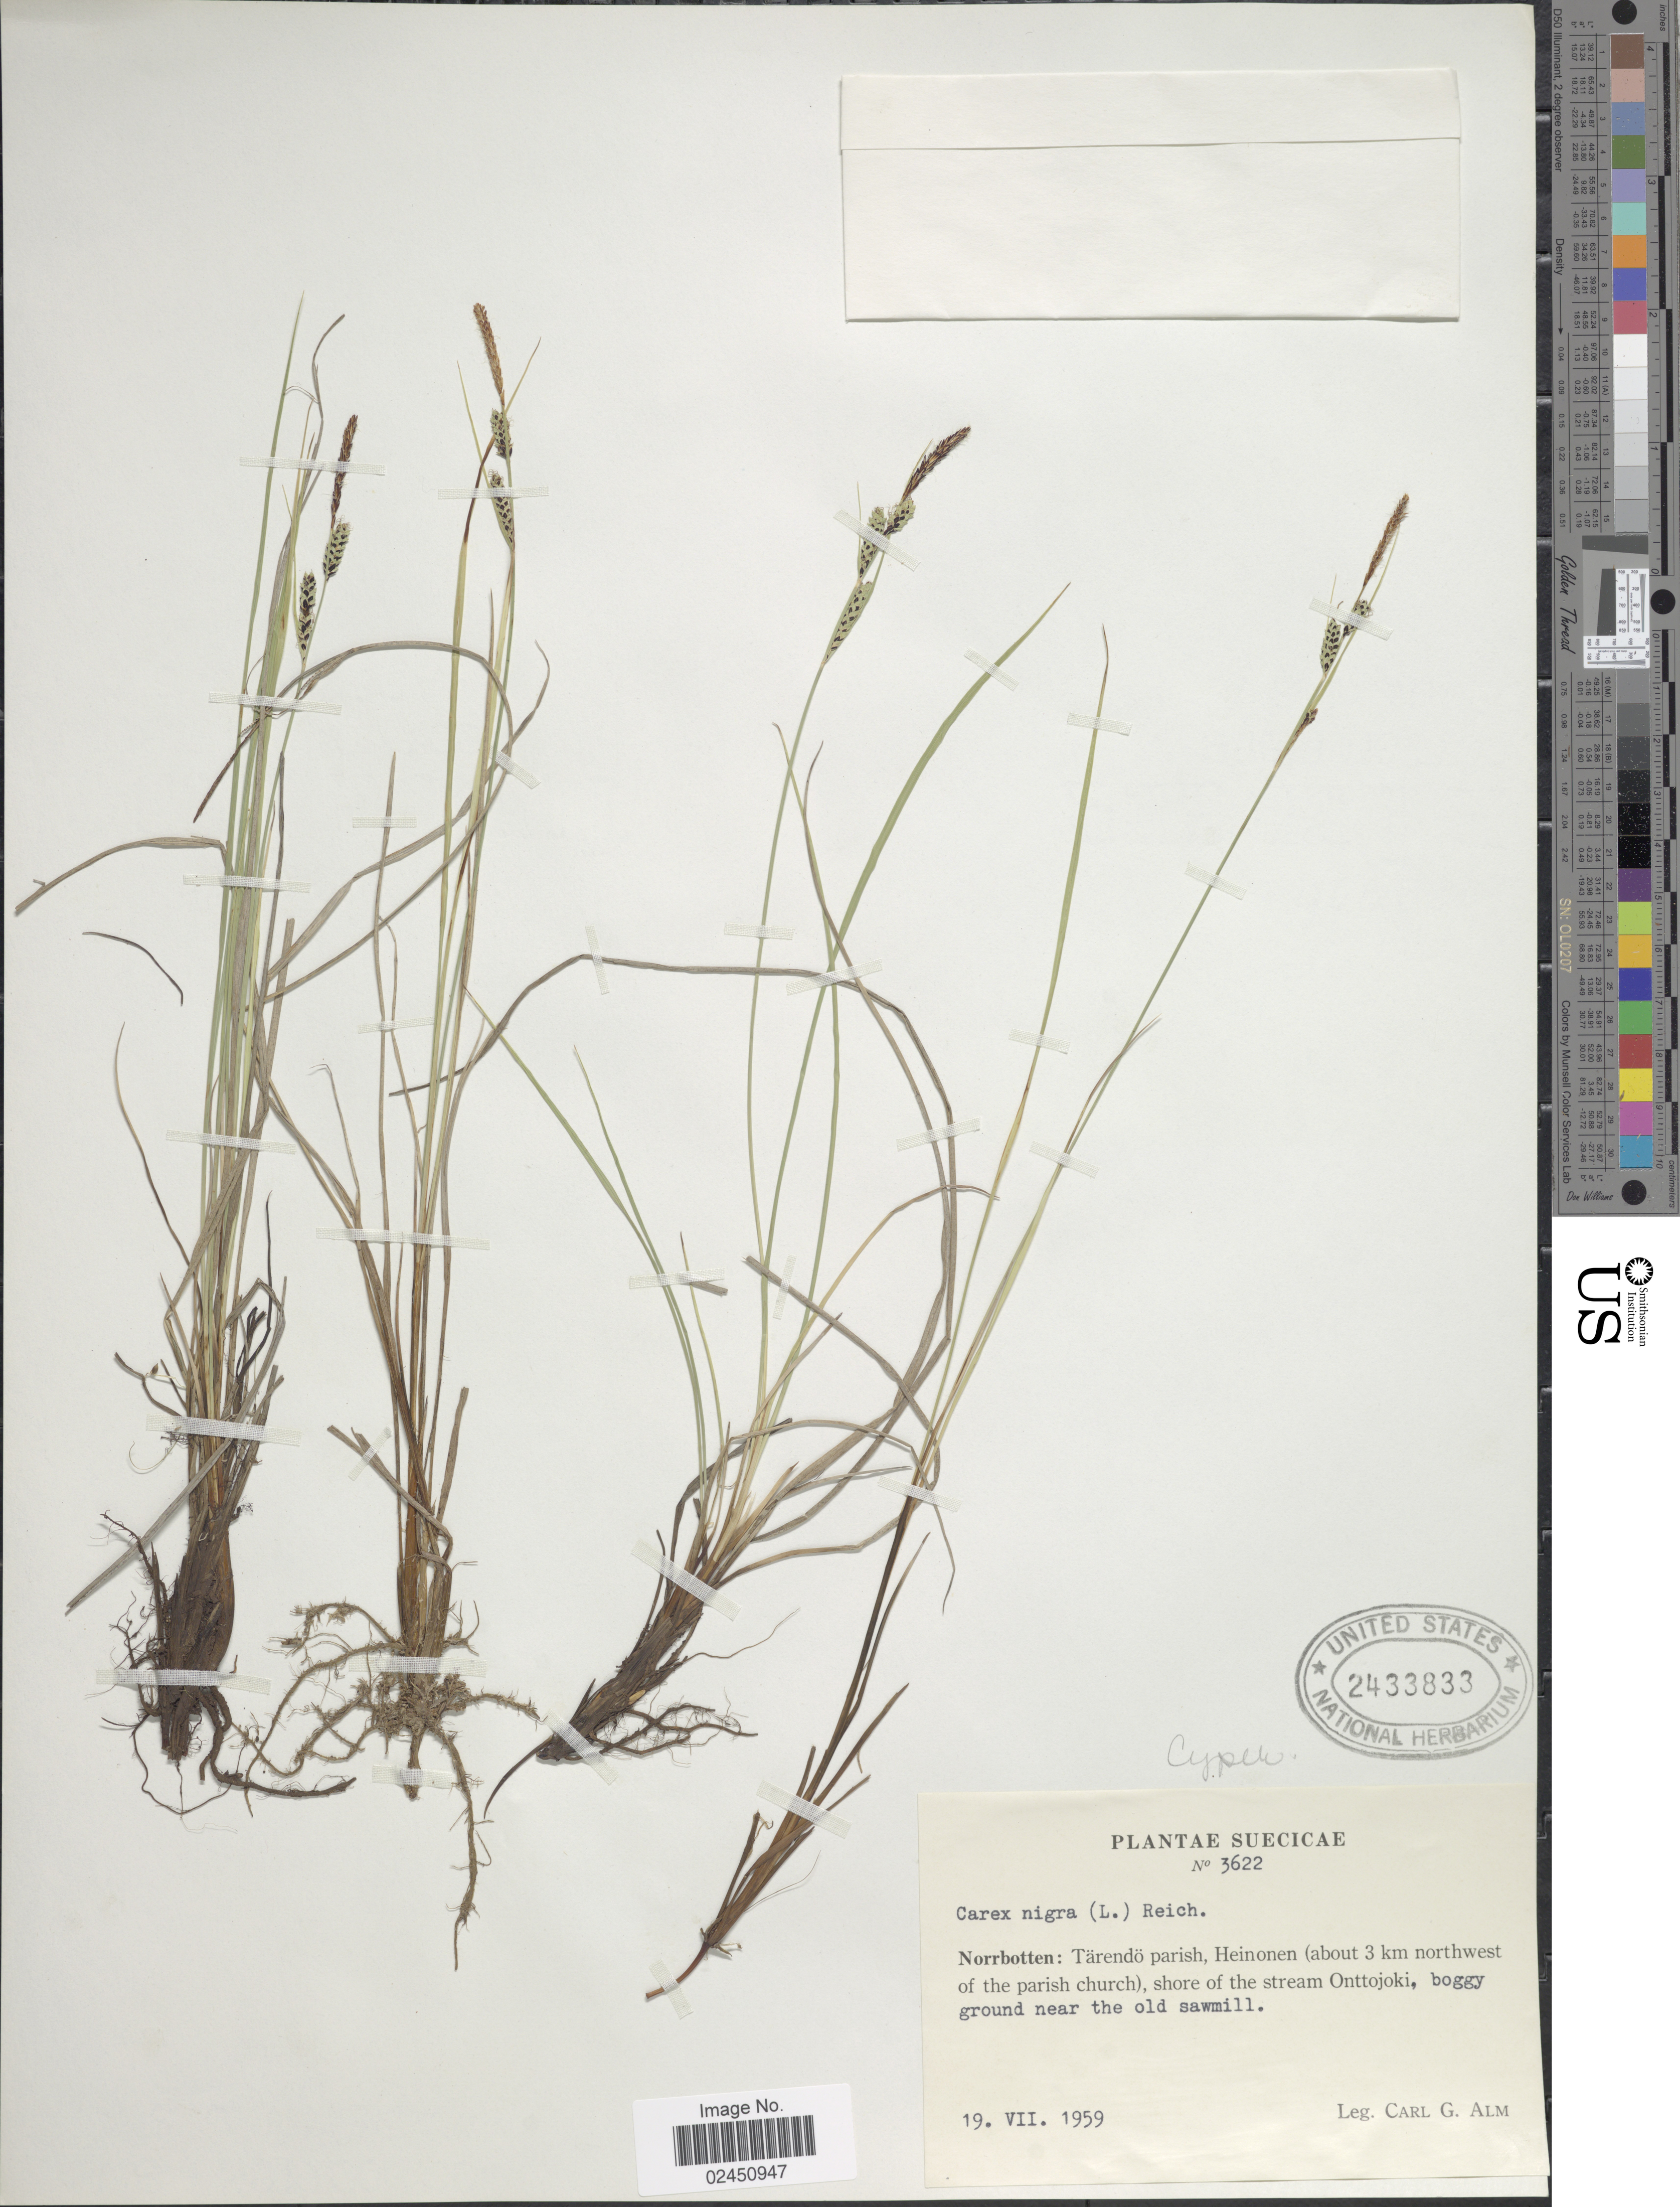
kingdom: Plantae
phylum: Tracheophyta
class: Liliopsida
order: Poales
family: Cyperaceae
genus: Carex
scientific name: Carex nigra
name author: (L.) Reichard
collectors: C. G. Alm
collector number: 3622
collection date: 1959-07-19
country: Sweden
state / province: Norrbotten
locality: Suecicae, Norrbotten: Tarendo parish, Heinonen (about 3 km northwest of the parish church), shore of the stream Onttojoki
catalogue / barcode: US 2433833